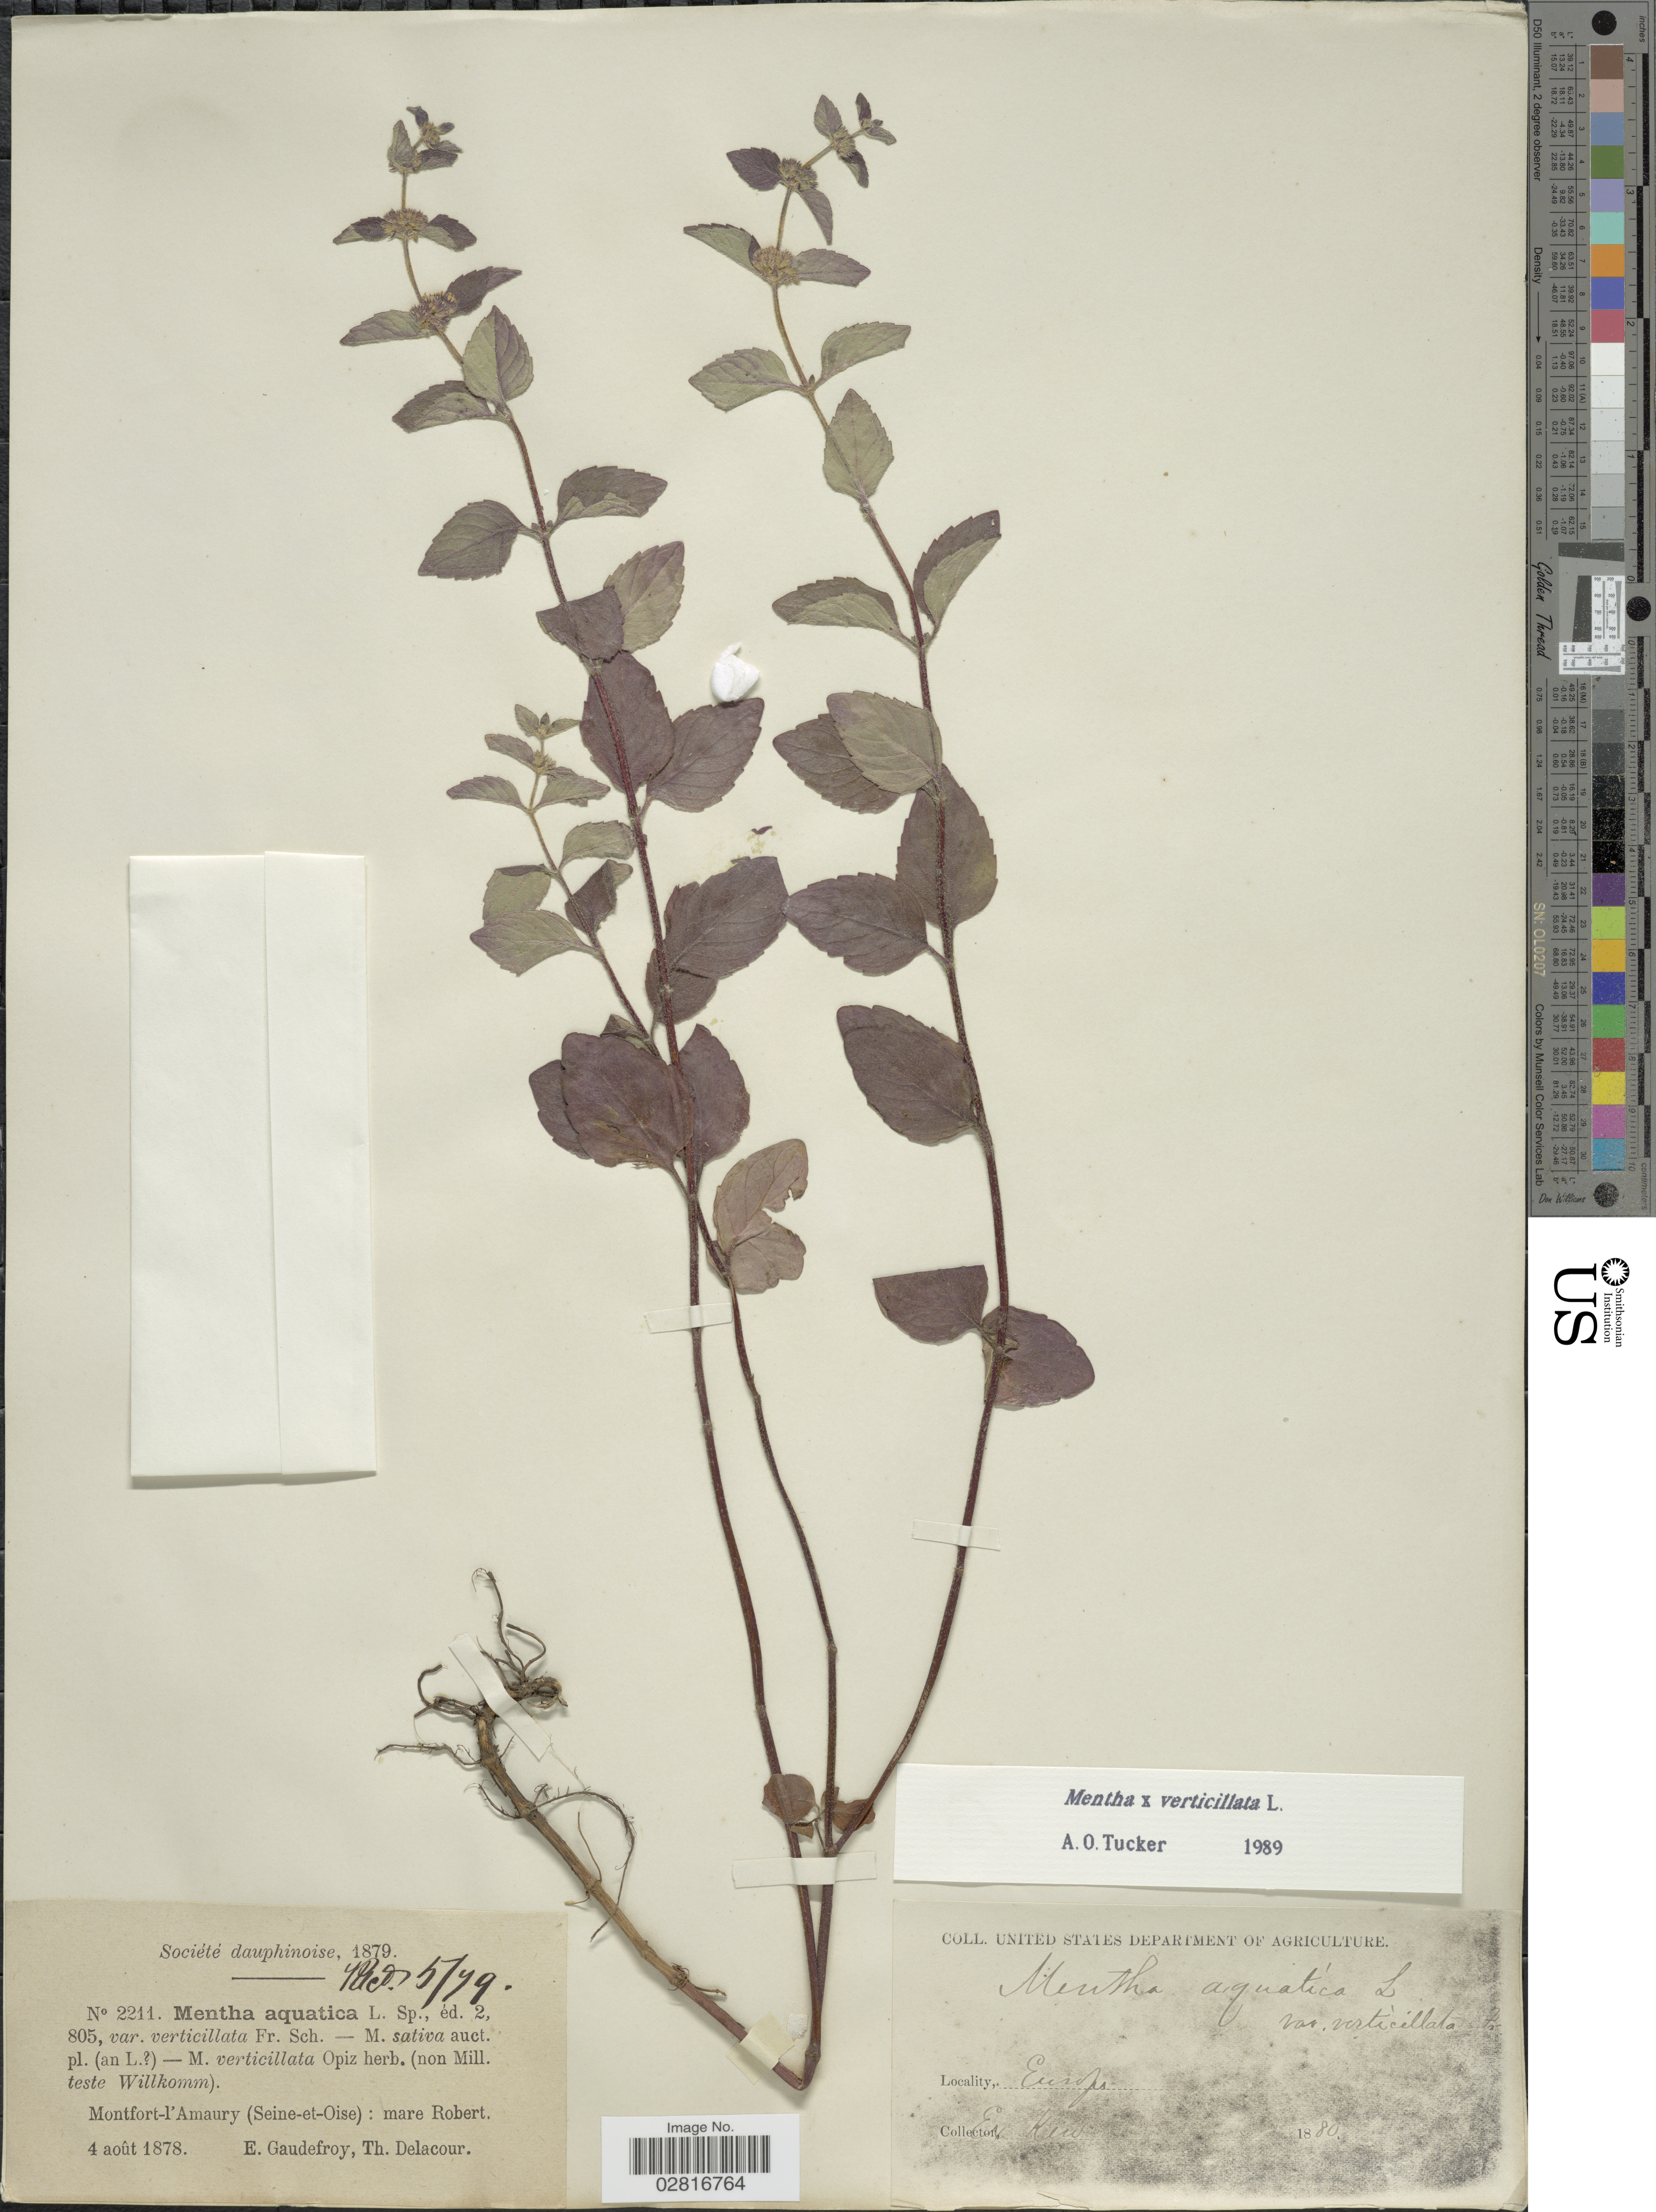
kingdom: Plantae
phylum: Tracheophyta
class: Magnoliopsida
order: Lamiales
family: Lamiaceae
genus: Mentha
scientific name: Mentha x verticillata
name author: L.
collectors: E. Gaudefroy & T. Delacour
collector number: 2211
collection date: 1878-08-04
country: France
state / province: Île-de-France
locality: Europe, Société dauphinoise, Montfort-l'Amaury (Seine-et-Oise): mare Robert.